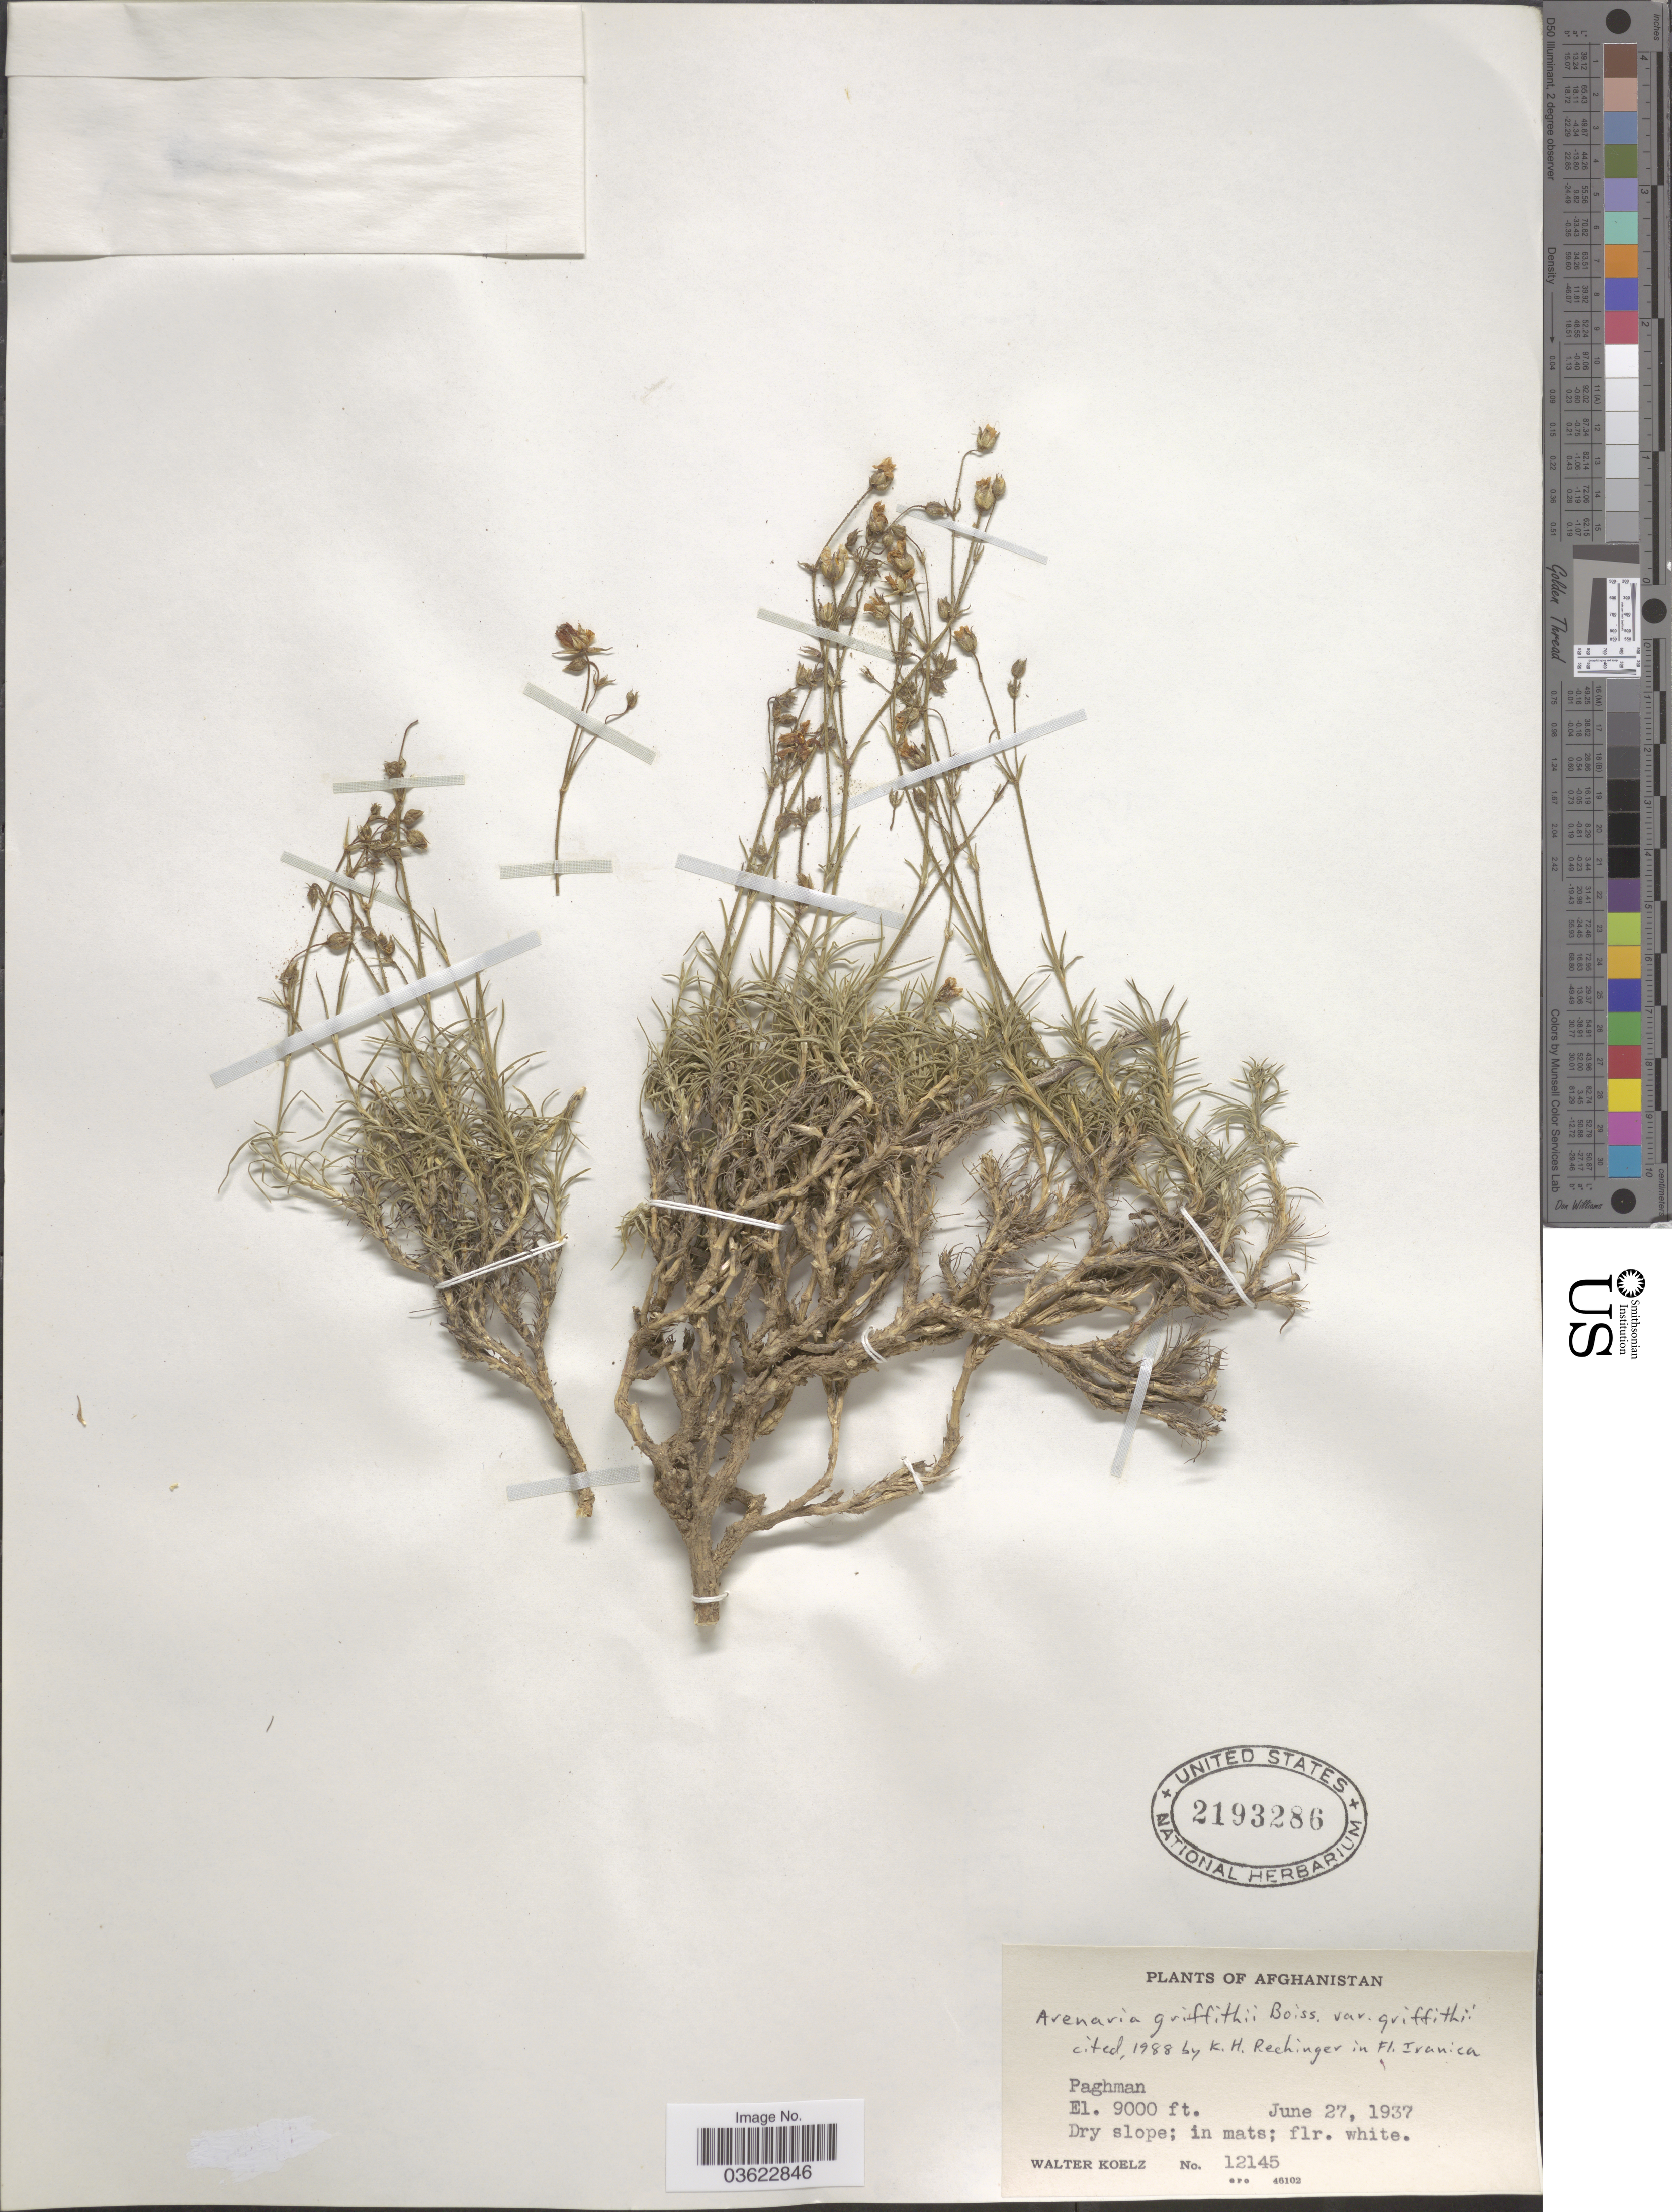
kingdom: Plantae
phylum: Tracheophyta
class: Magnoliopsida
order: Caryophyllales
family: Caryophyllaceae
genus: Eremogone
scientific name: Eremogone griffithii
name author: (Boiss.) Ikonn.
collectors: W. N. Koelz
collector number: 12145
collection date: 1937-06-27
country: Afghanistan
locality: Paghman.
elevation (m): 2743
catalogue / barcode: US 2193286